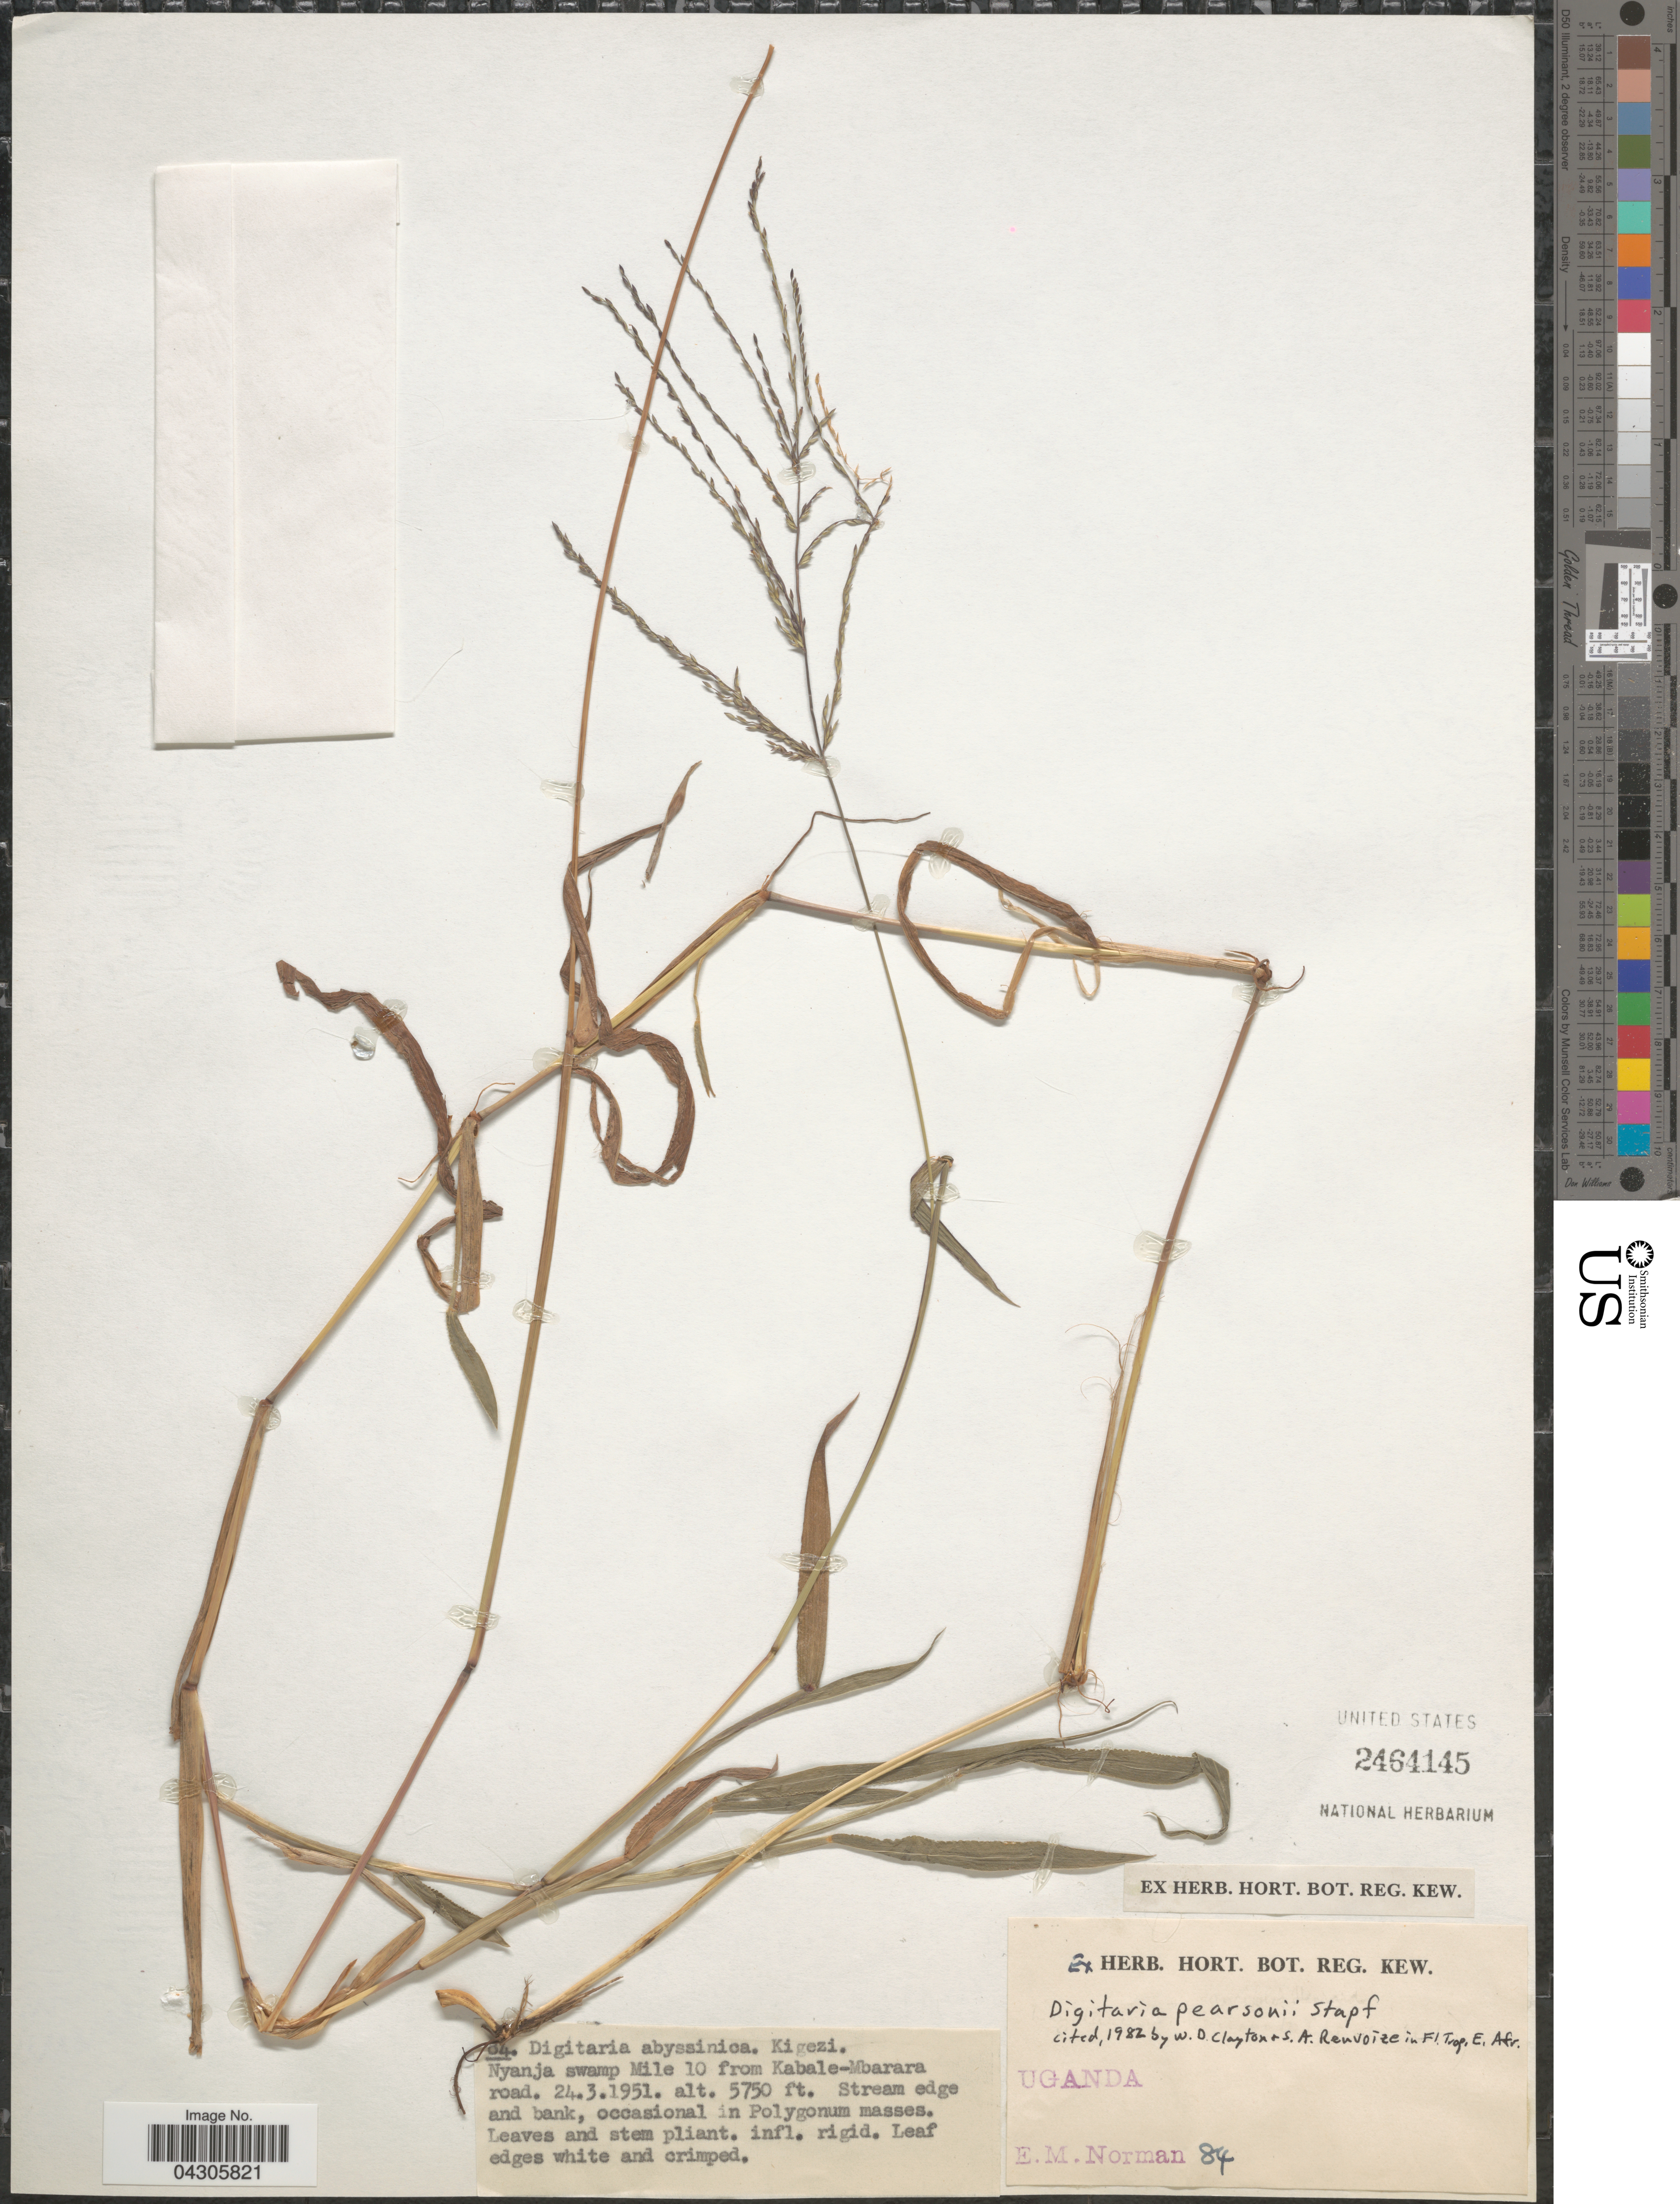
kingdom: Plantae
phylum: Tracheophyta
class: Liliopsida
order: Poales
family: Poaceae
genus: Digitaria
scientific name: Digitaria pearsonii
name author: Stapf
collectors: E. Norman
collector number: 84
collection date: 1951-03-24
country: Uganda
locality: Nyanja swamp Mile 10 from Kabale-Mbarara road.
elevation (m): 1753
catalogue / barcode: US 2464145